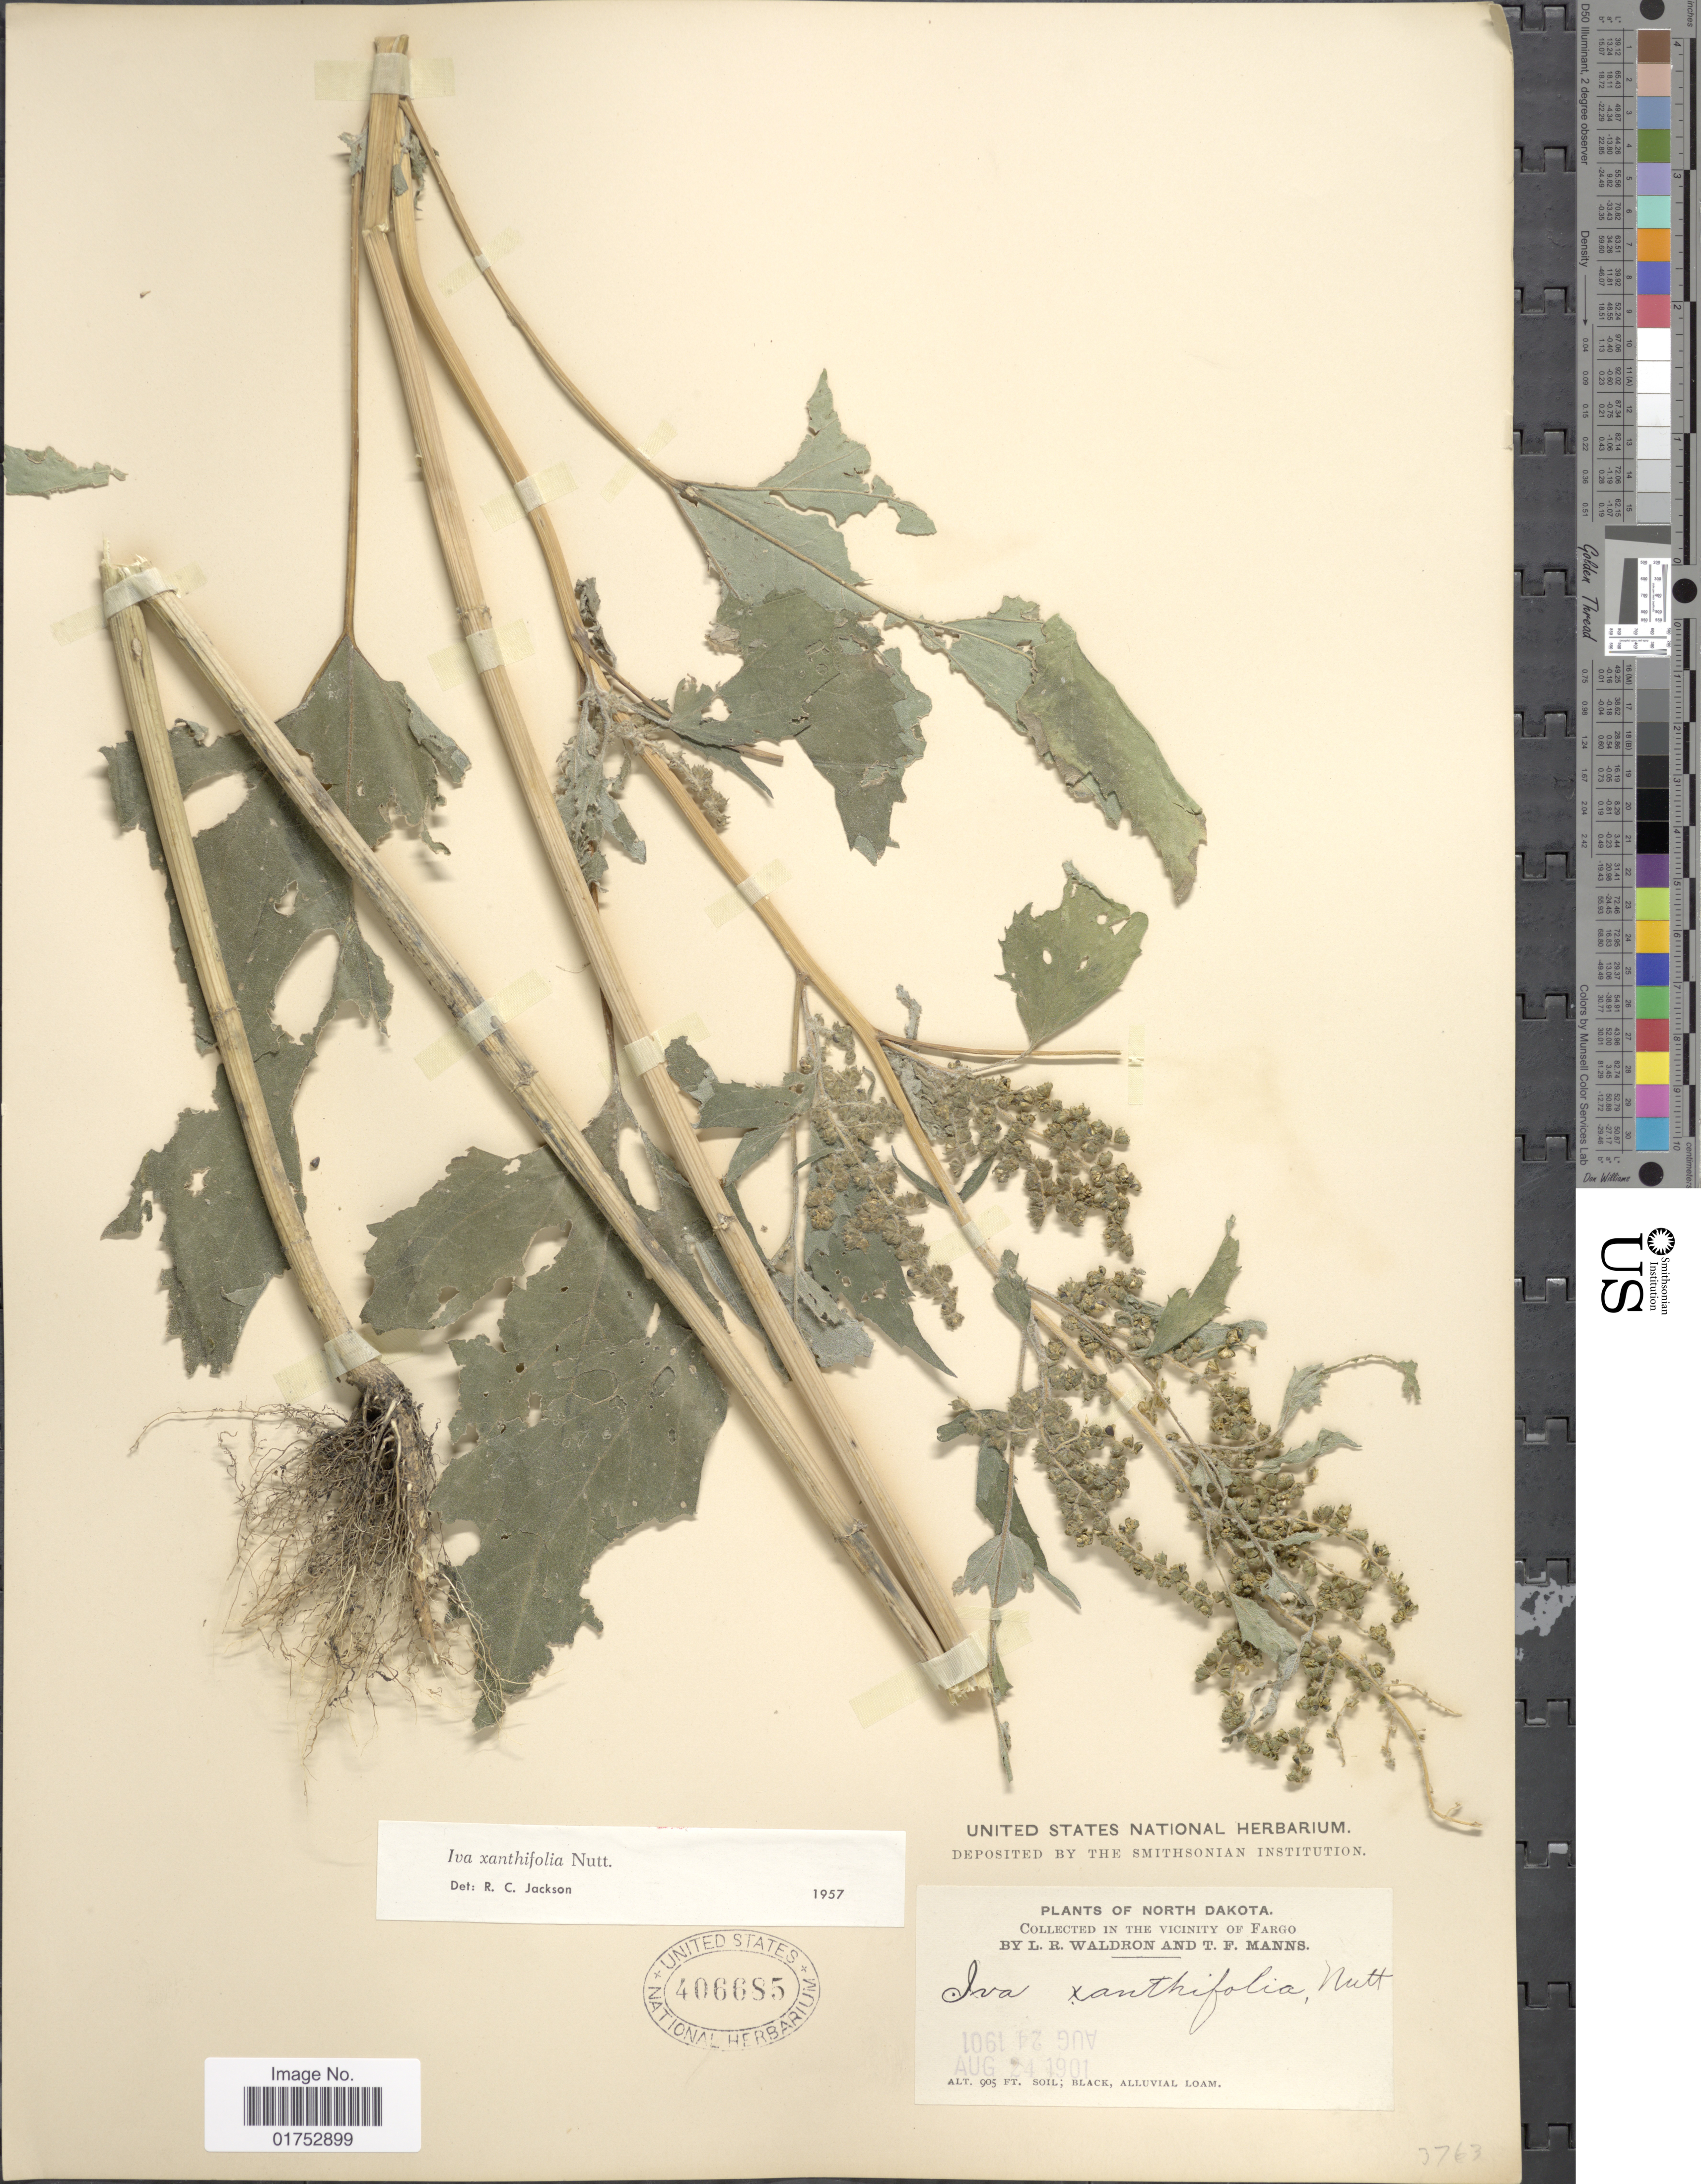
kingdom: Plantae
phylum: Tracheophyta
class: Magnoliopsida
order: Asterales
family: Asteraceae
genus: Iva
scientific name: Iva xanthifolia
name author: Nutt.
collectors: L. Waldron & T. Manns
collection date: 1901-08-24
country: United States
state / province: North Dakota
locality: Vicinity of Fargo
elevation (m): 276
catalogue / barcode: US 406685